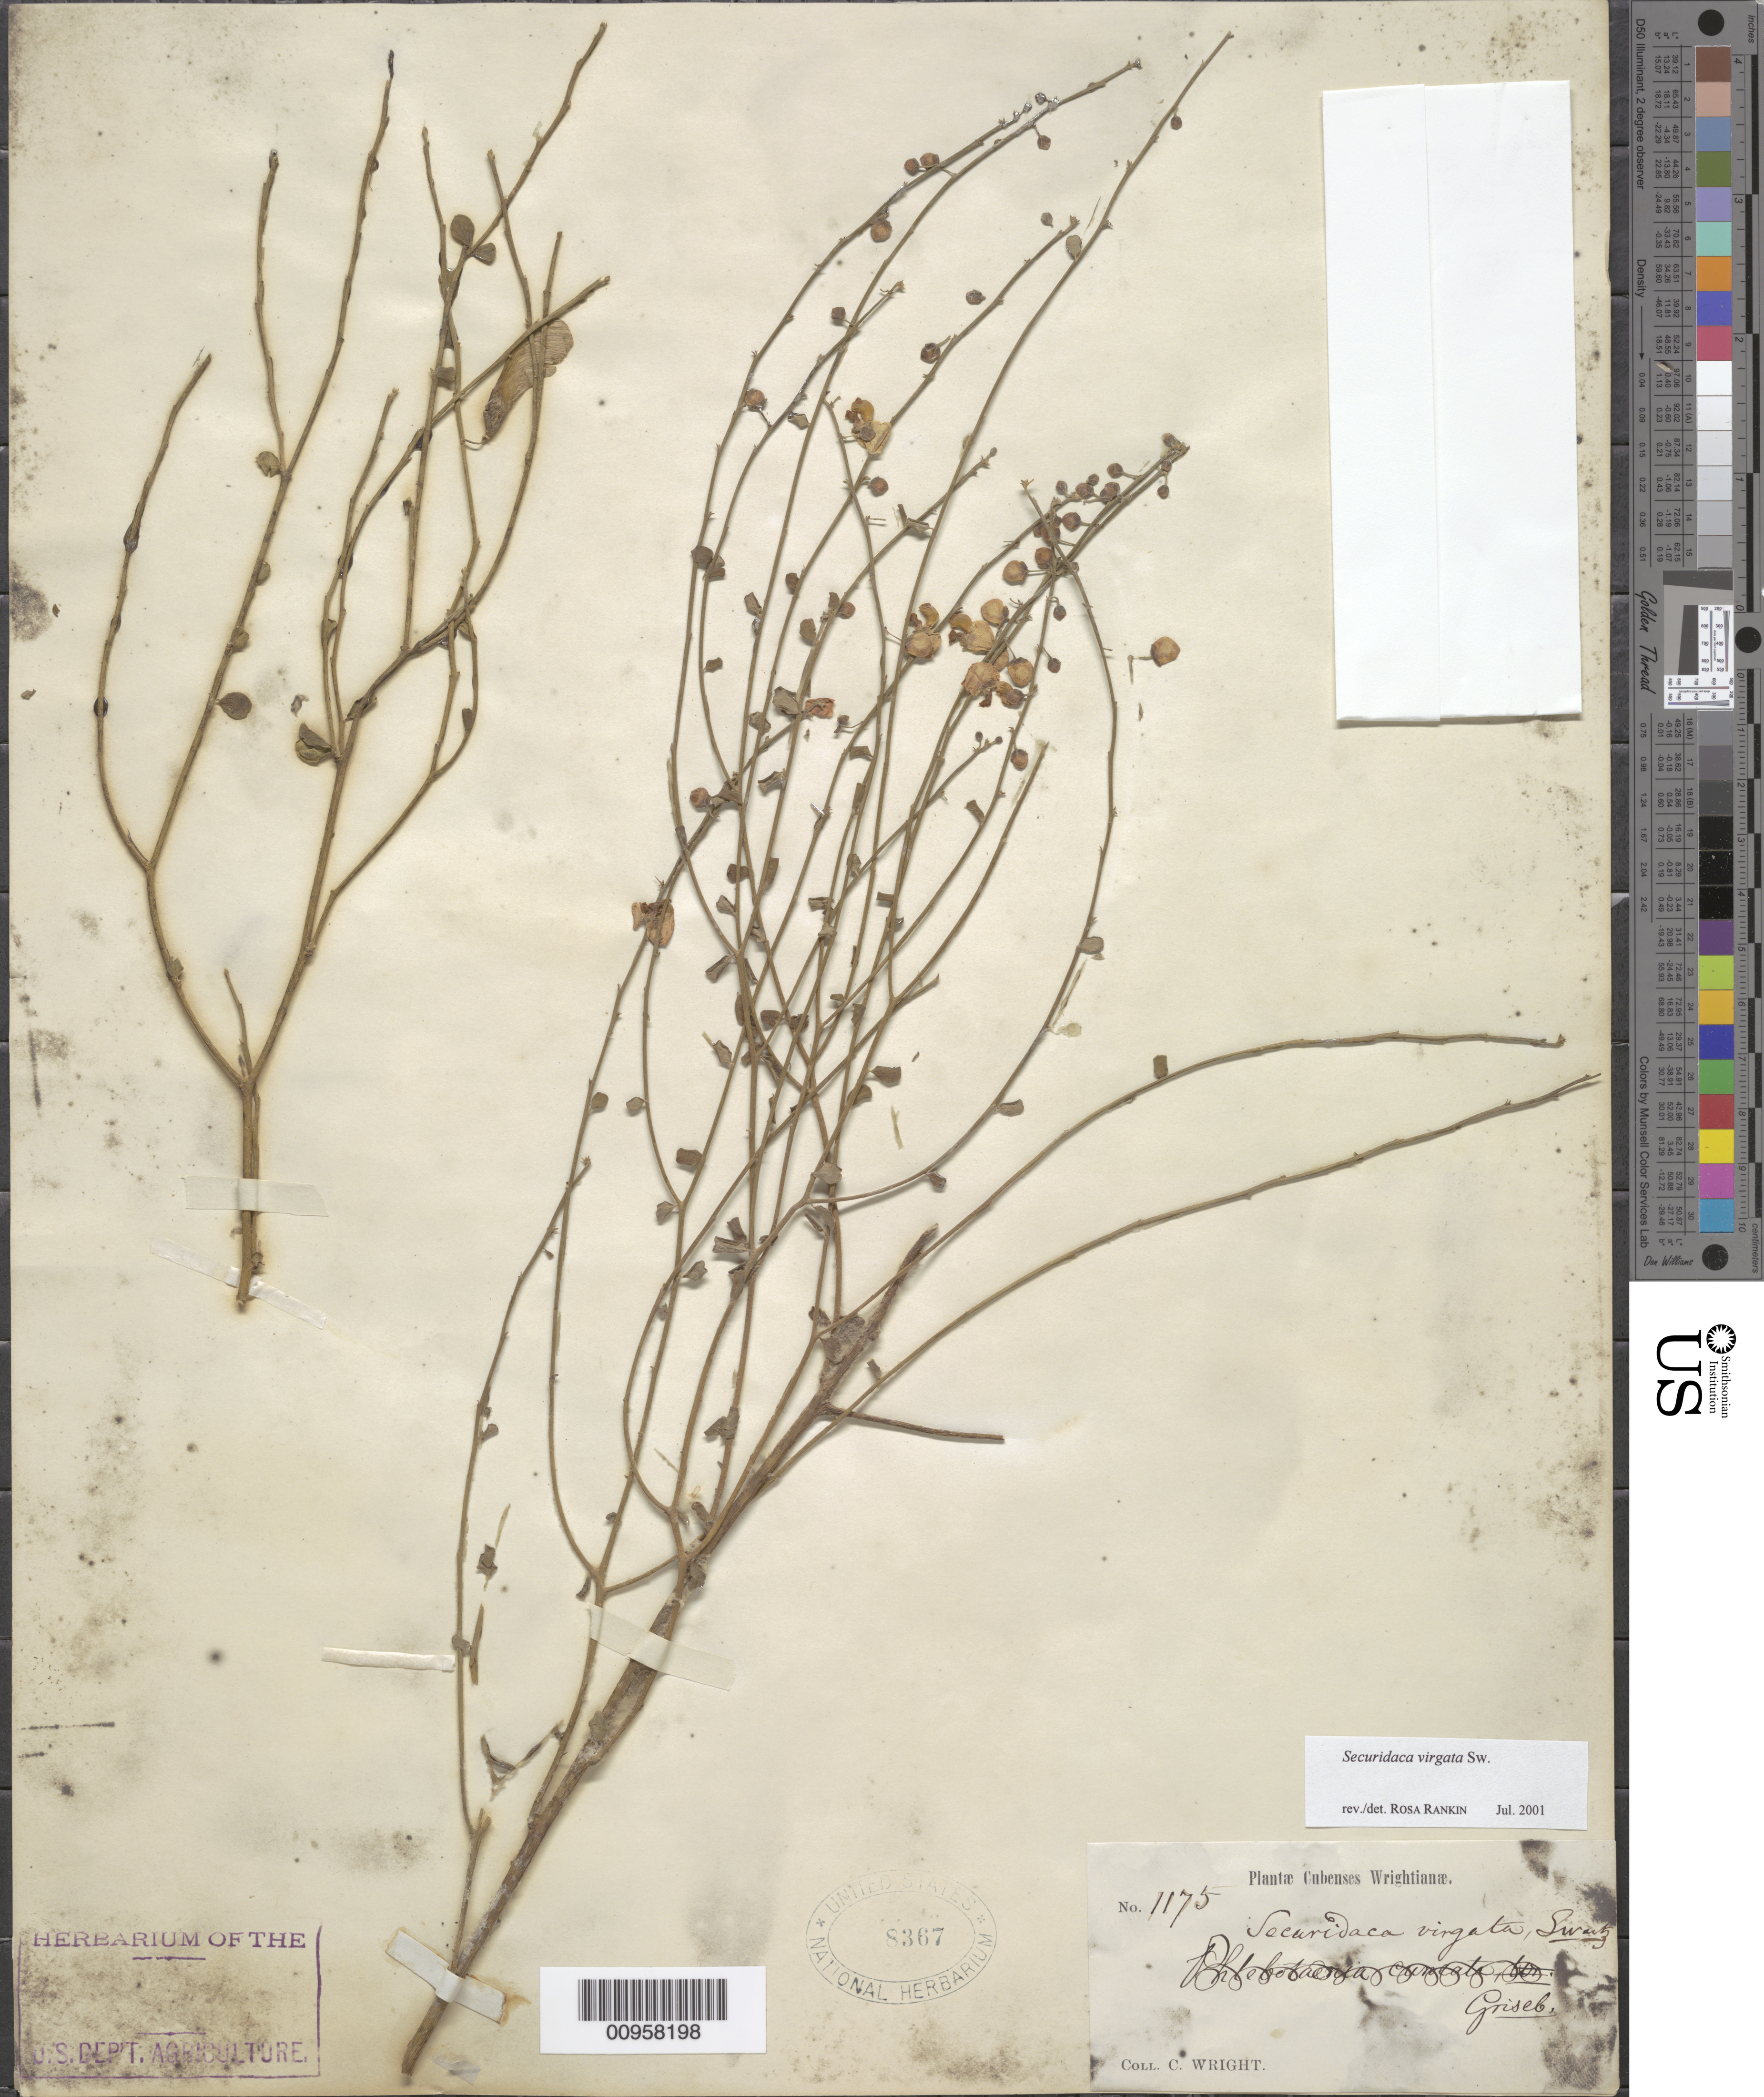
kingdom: Plantae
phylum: Tracheophyta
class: Magnoliopsida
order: Fabales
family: Polygalaceae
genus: Securidaca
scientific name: Securidaca virgata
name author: Sw.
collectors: C. Wright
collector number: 1175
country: Cuba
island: Cuba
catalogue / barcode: US 8367